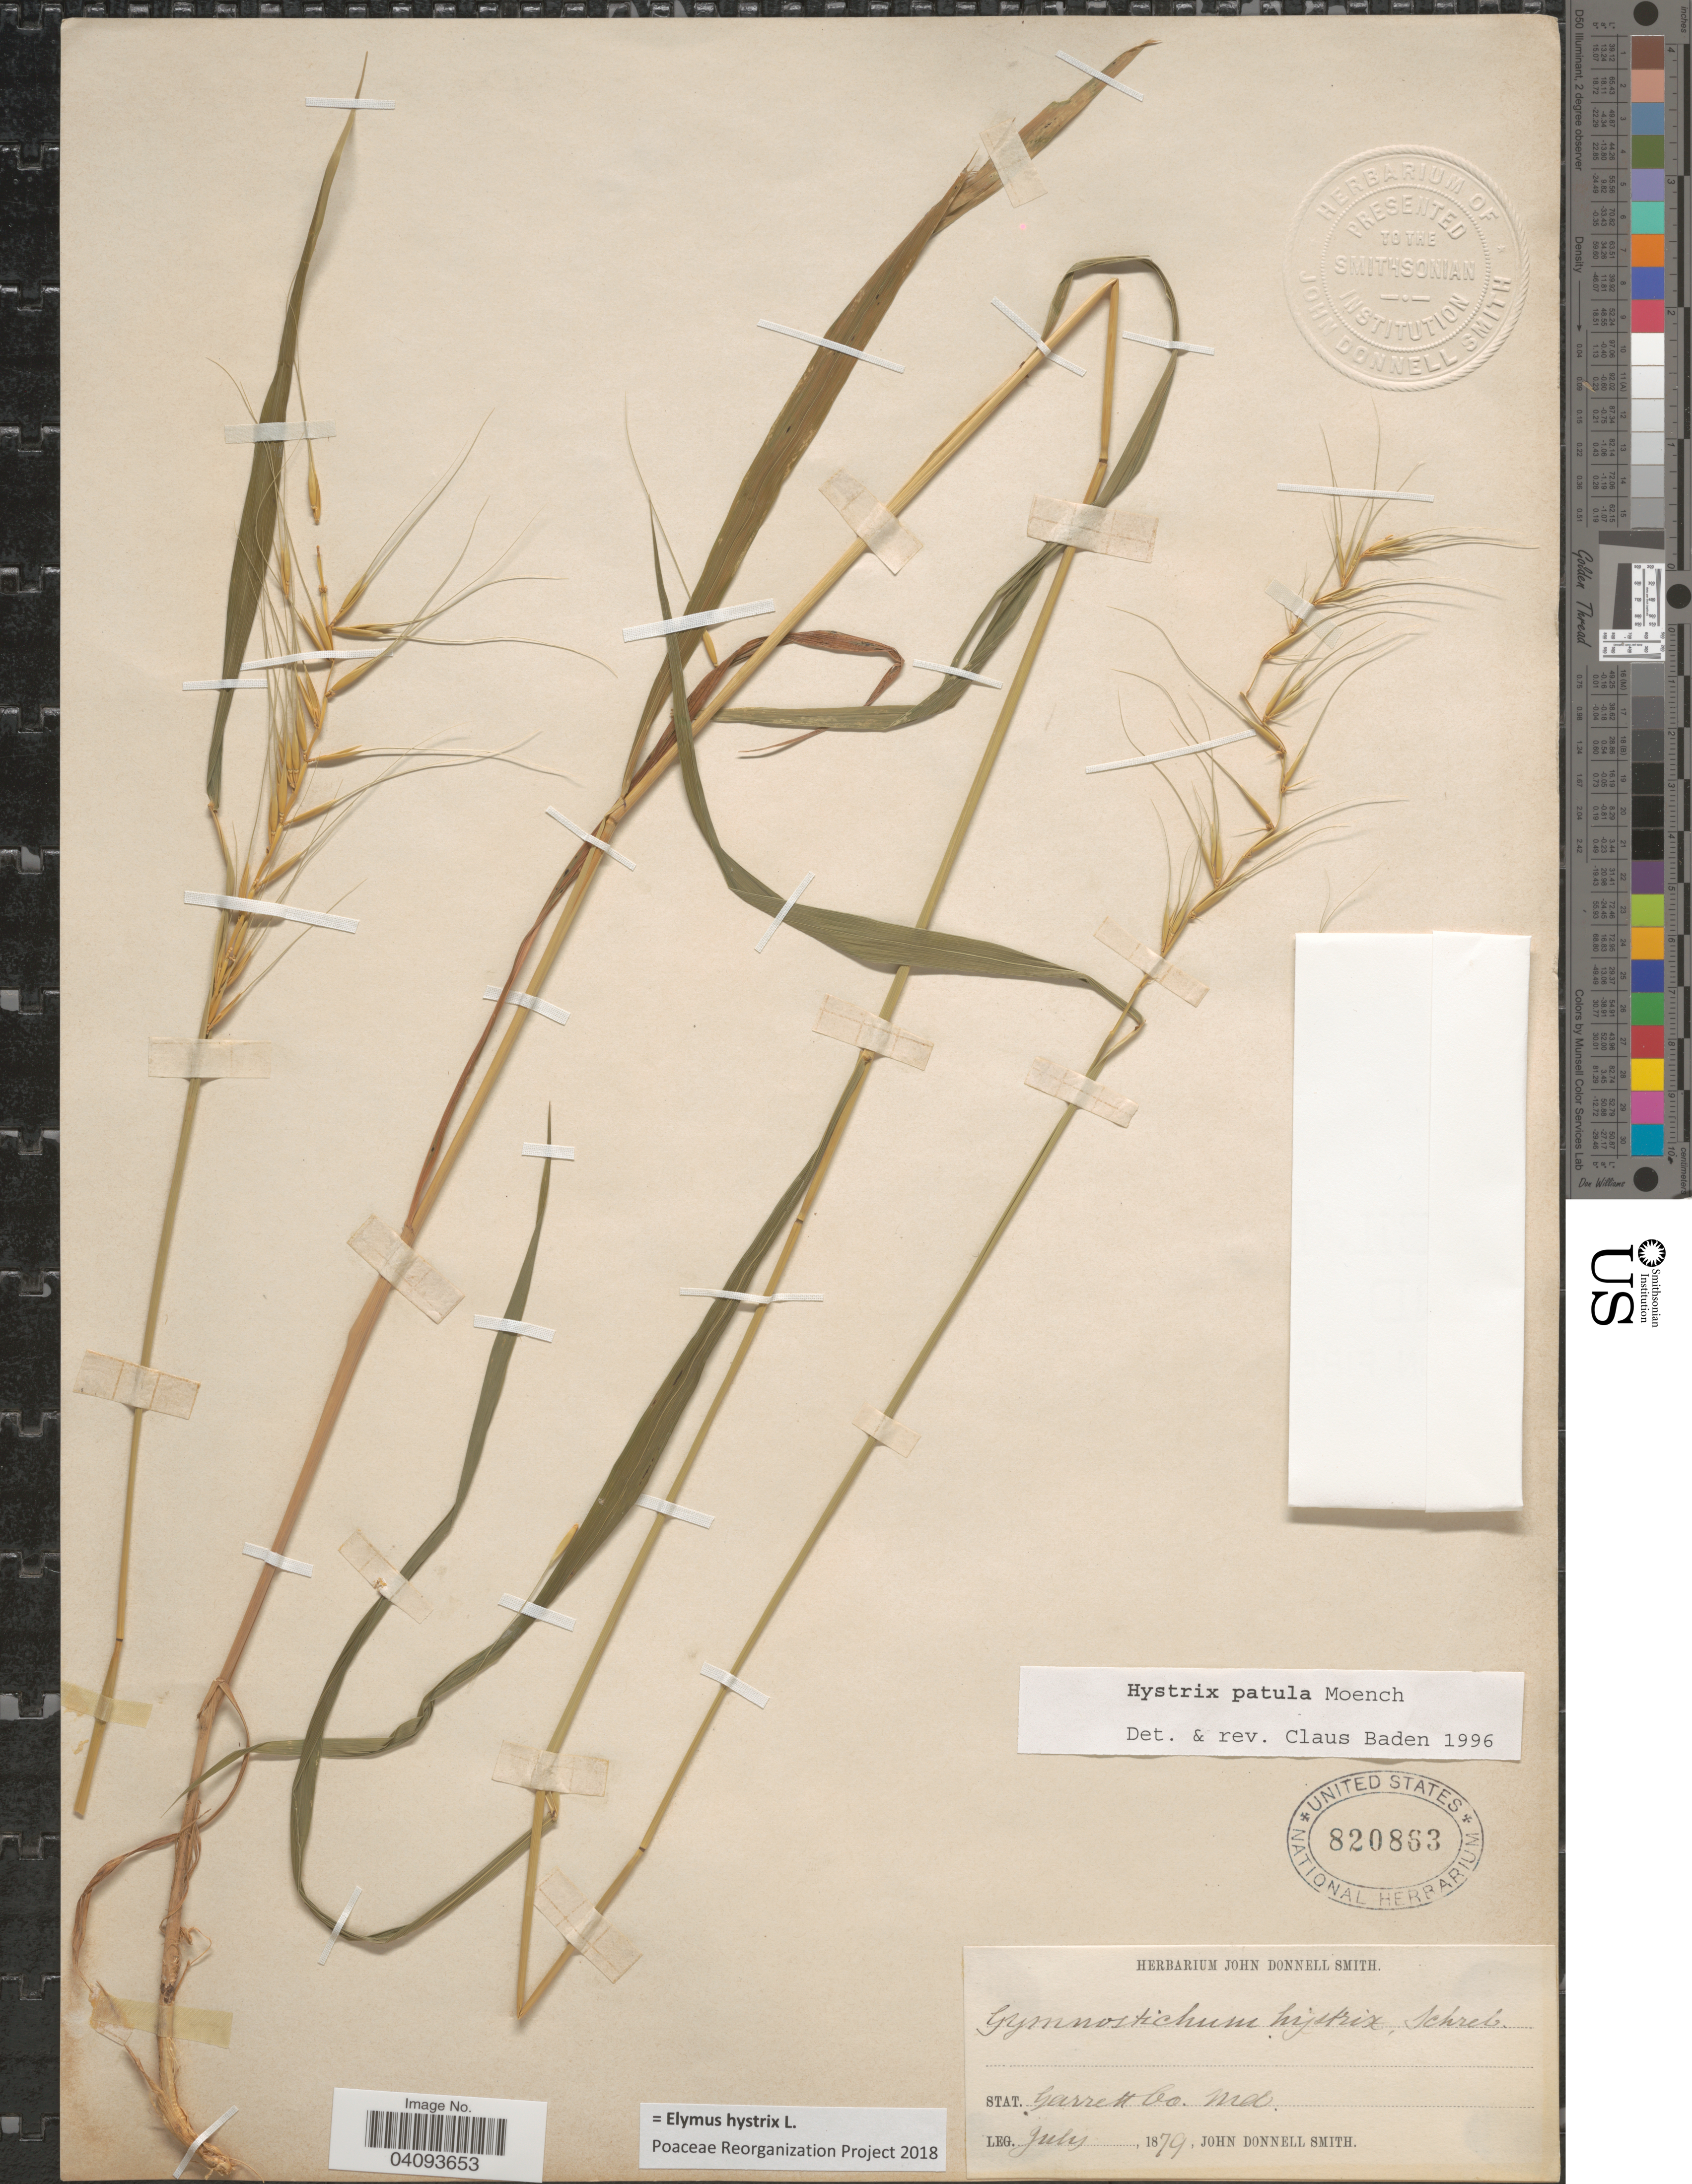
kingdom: Plantae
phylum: Tracheophyta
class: Liliopsida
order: Poales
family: Poaceae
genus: Elymus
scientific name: Elymus hystrix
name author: L.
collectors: J. Donnell Smith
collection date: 1879-07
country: United States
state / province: Maryland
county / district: Garrett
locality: Garrett Co.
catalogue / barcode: US 820863